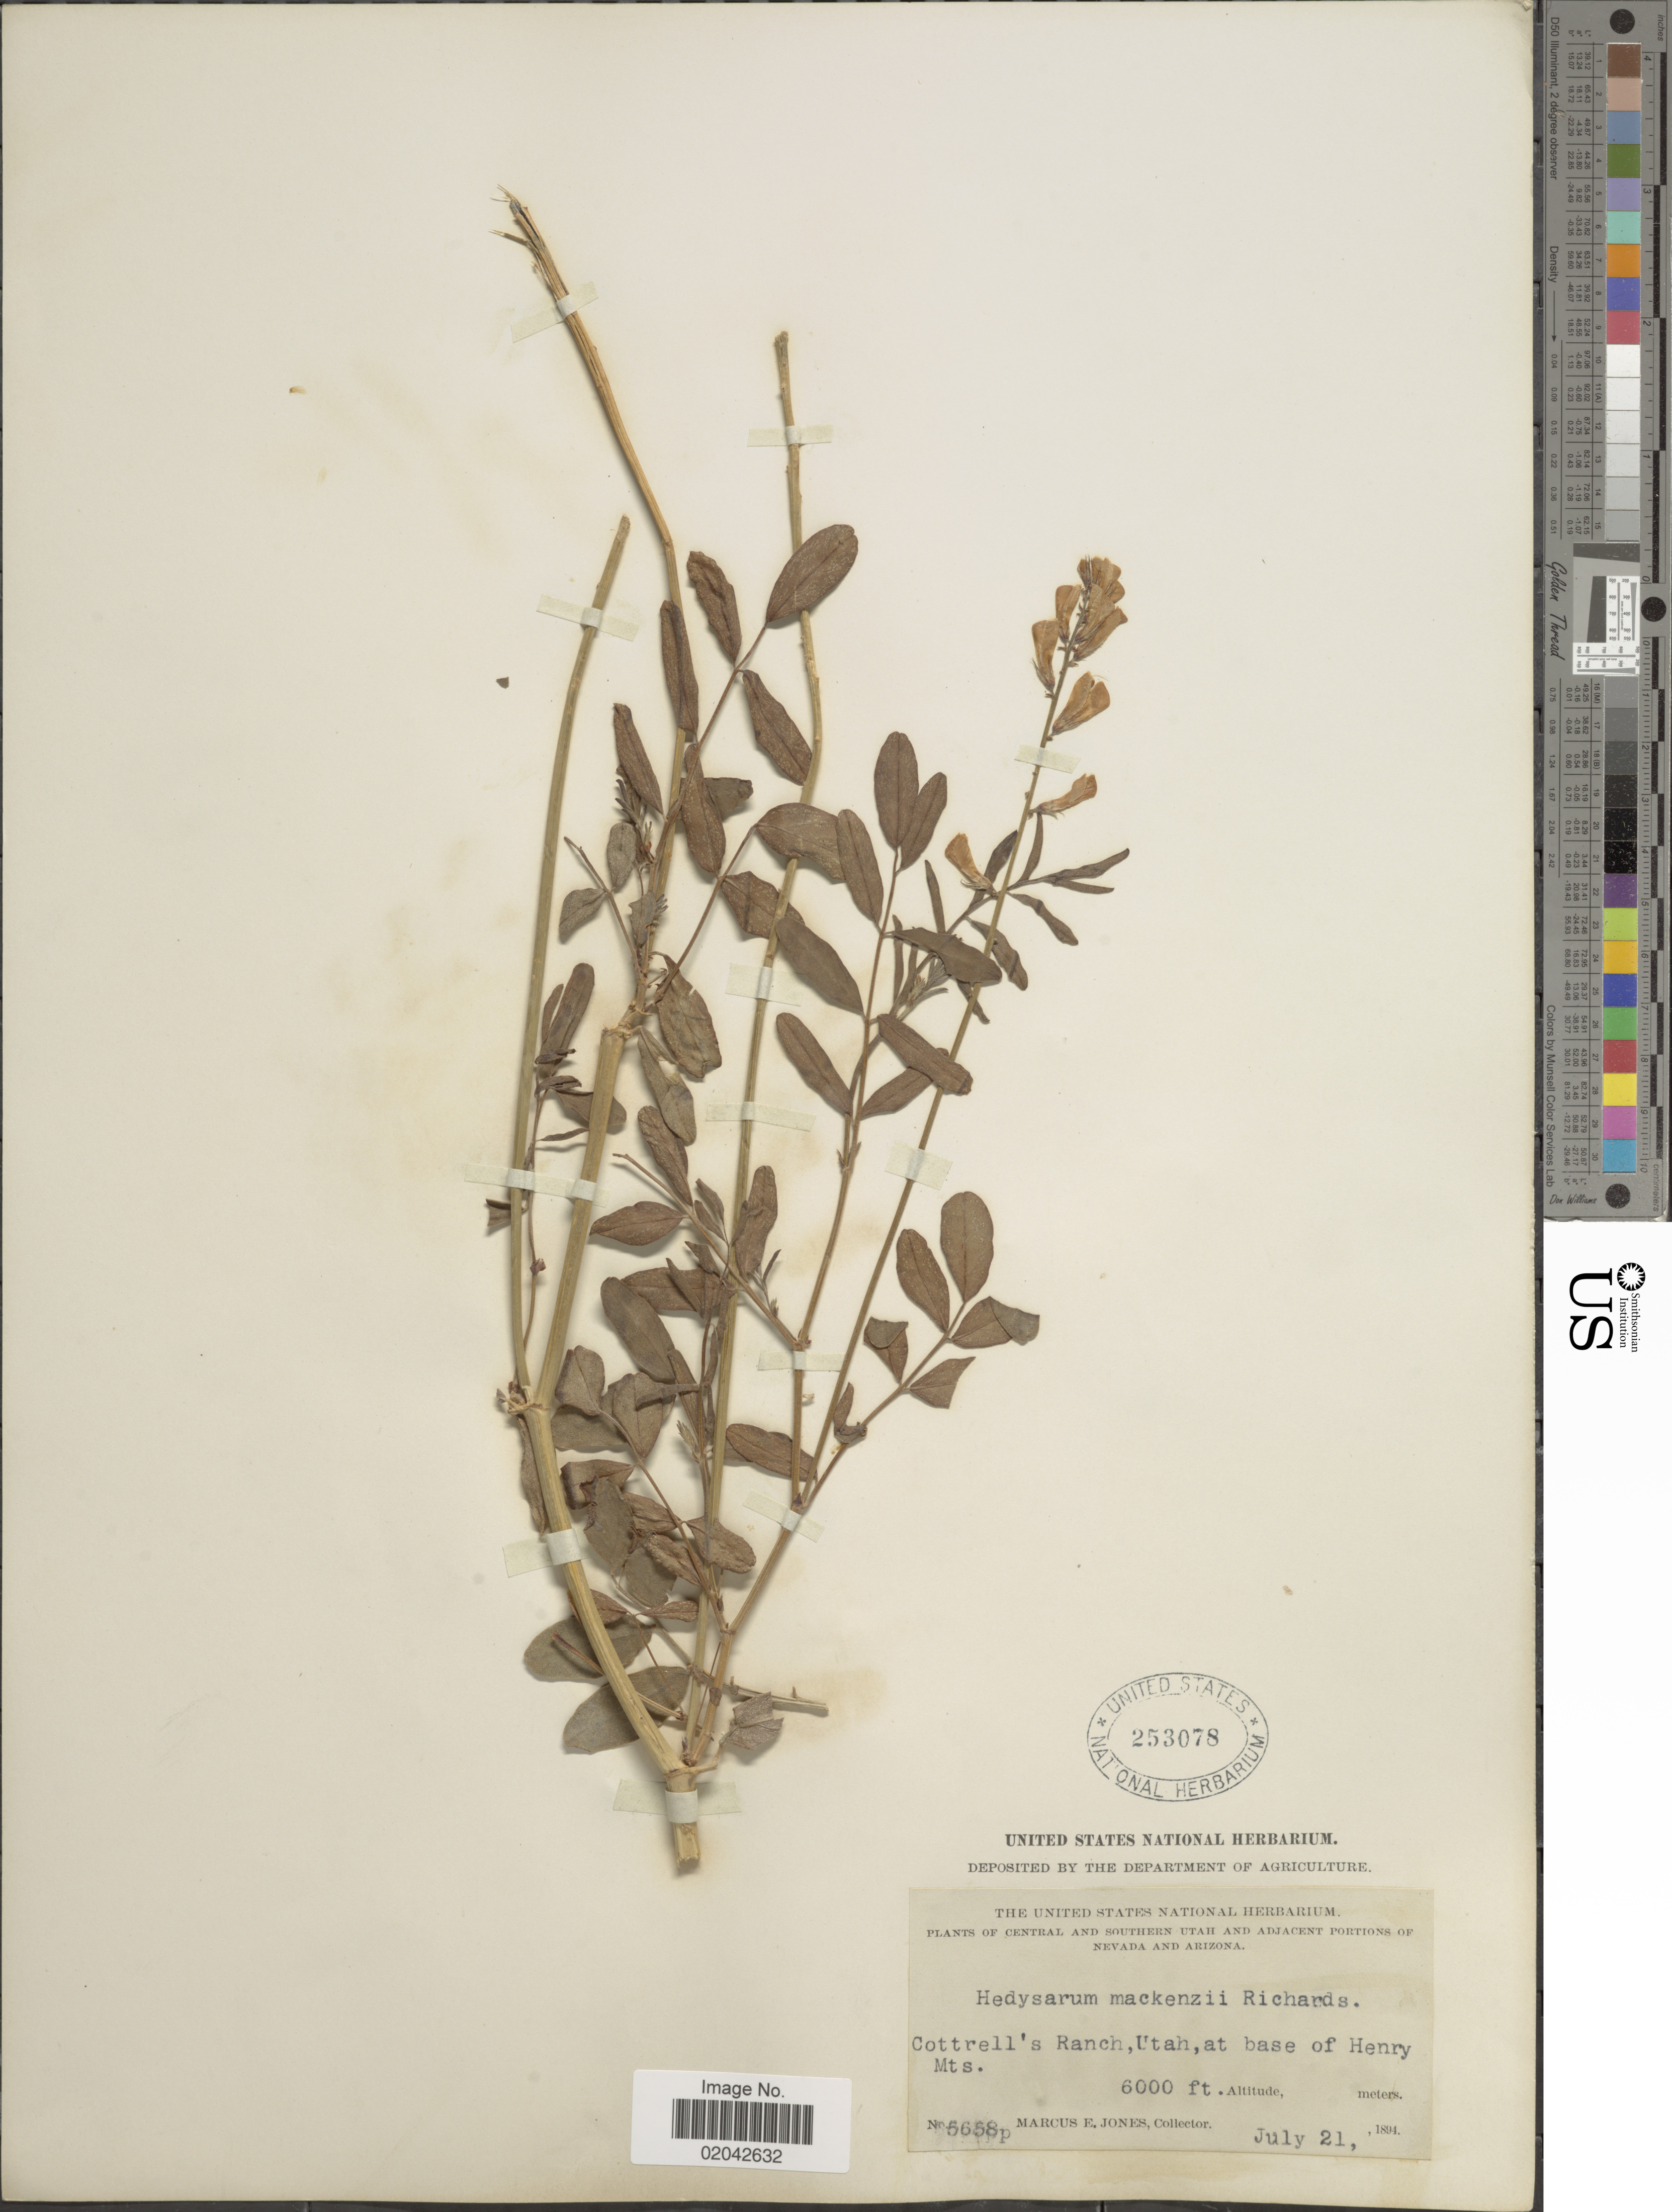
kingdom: Plantae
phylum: Tracheophyta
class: Magnoliopsida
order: Fabales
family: Fabaceae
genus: Hedysarum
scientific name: Hedysarum mackenziei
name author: Richardson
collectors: M. E. Jones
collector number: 5658p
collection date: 1894-07-21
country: United States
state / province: Utah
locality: Cottrell's Ranch, at base of Henry Mts.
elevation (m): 1829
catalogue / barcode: US 253078